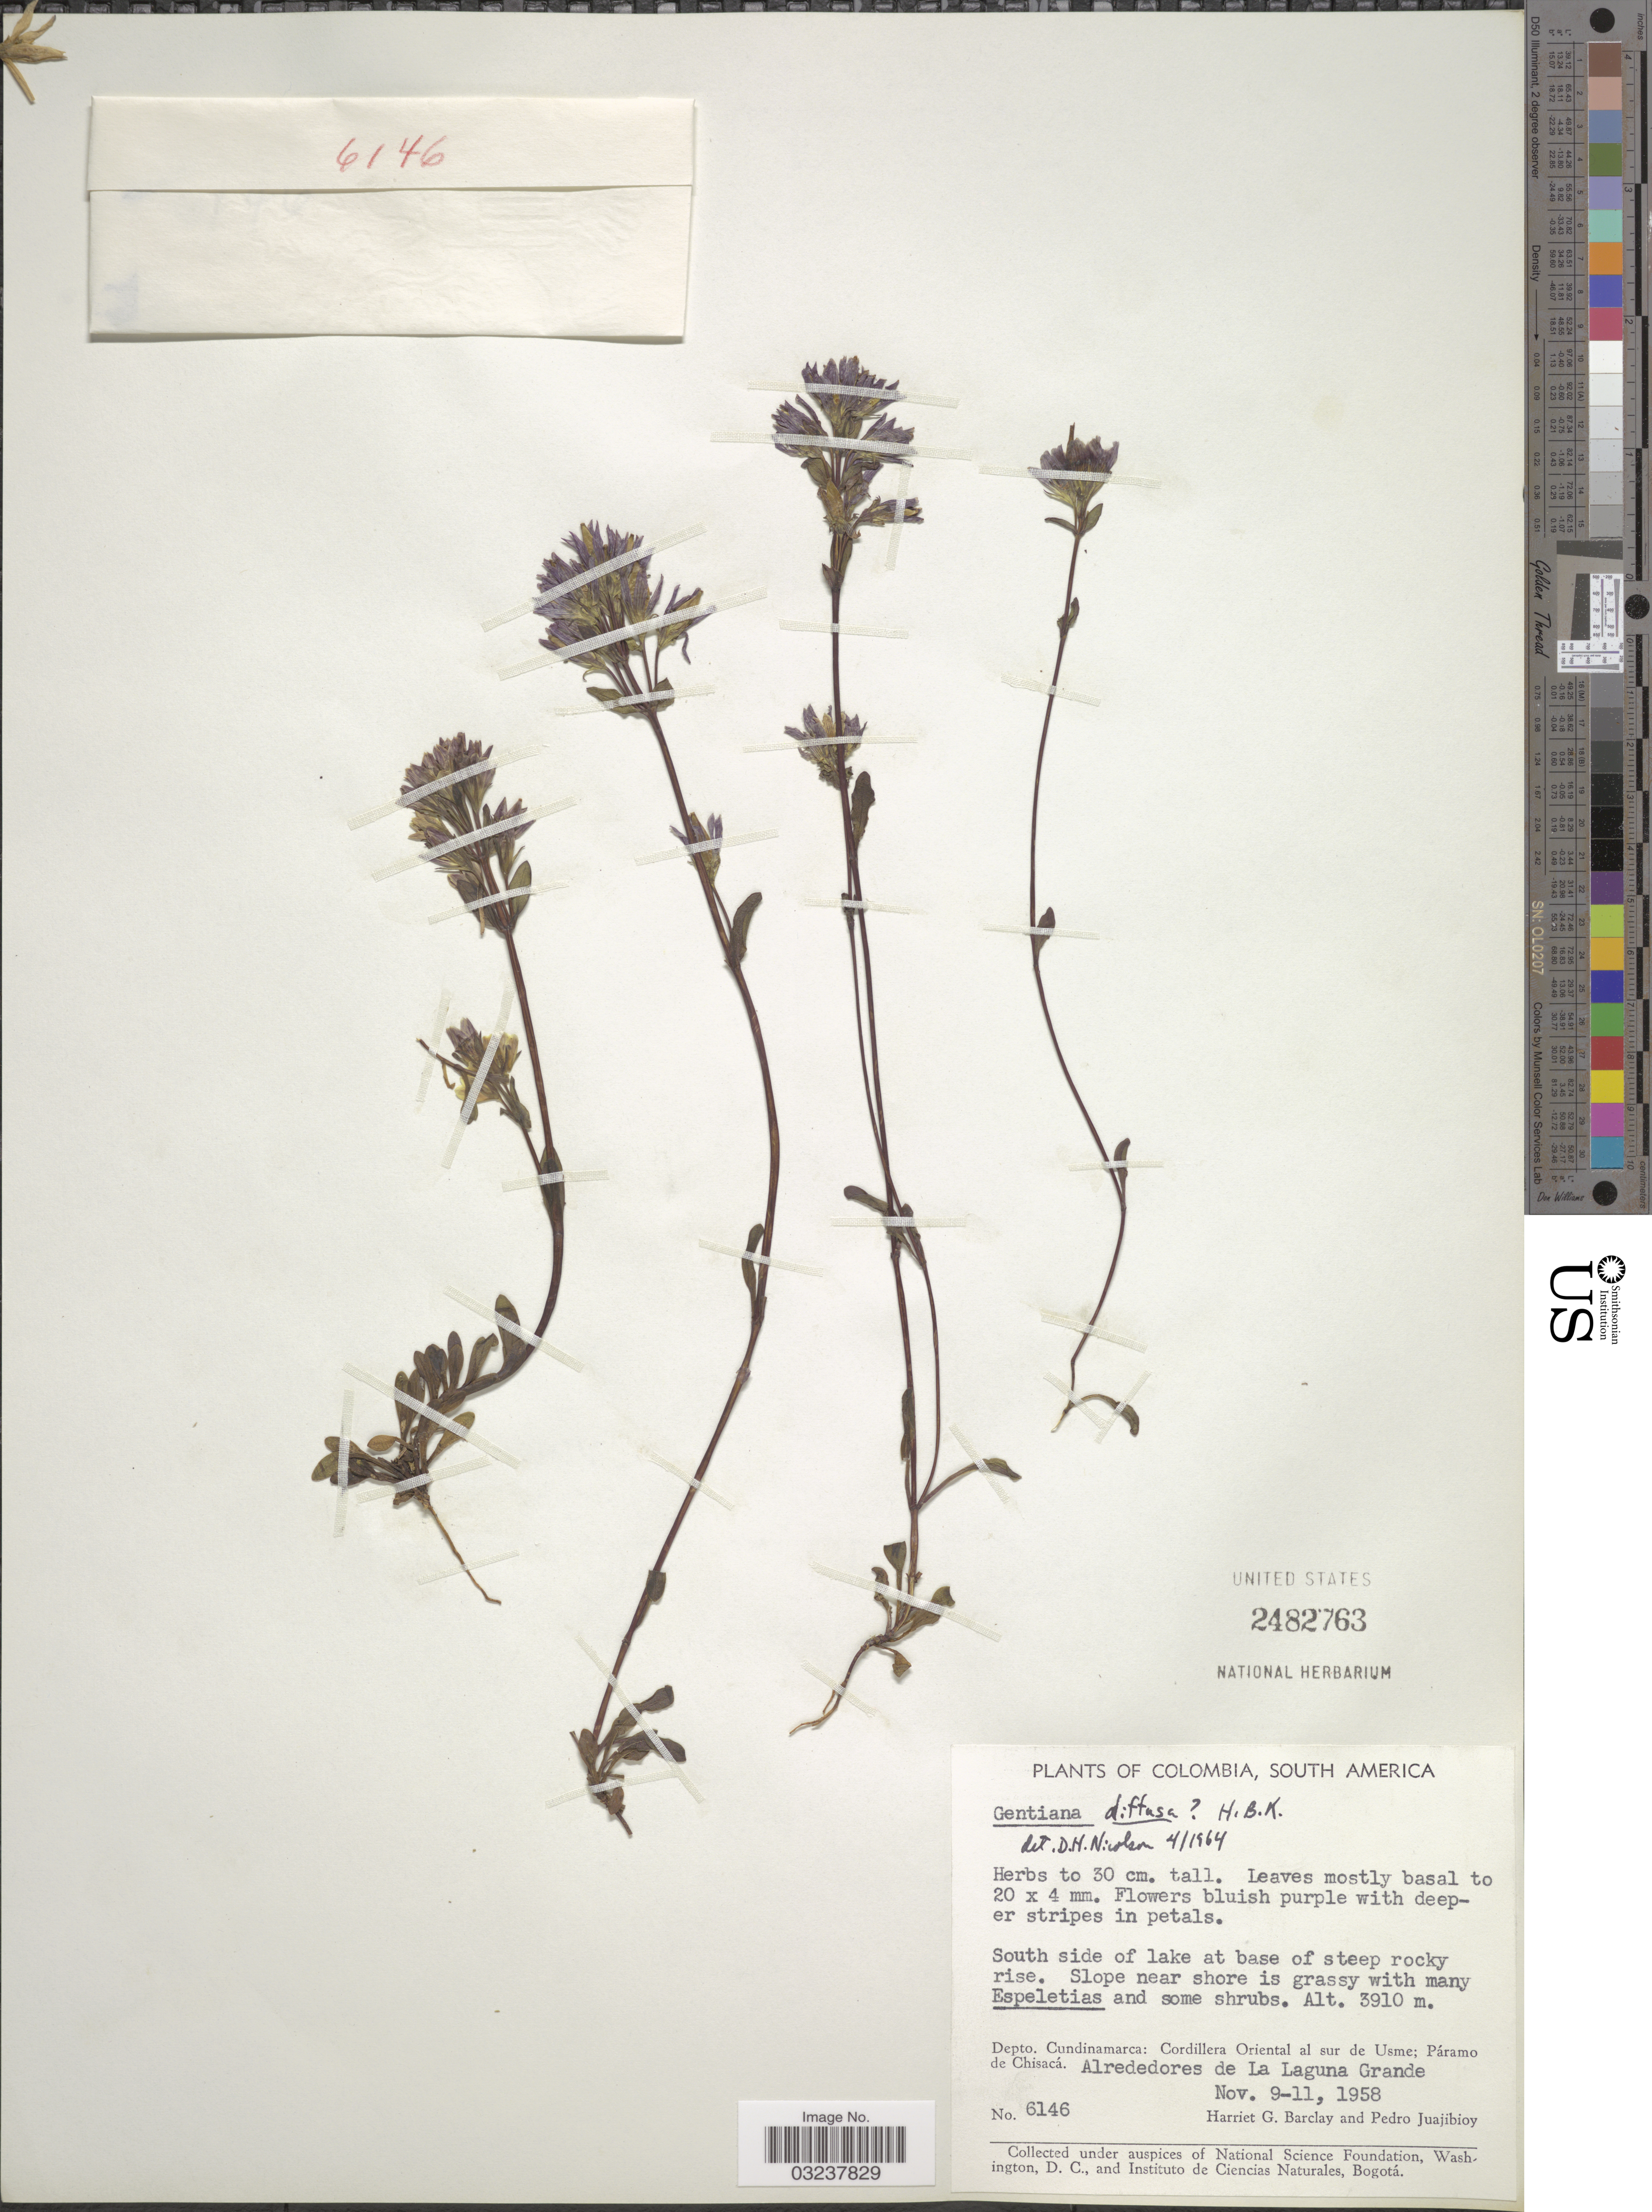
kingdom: Plantae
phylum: Tracheophyta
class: Magnoliopsida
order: Gentianales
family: Gentianaceae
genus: Gentianella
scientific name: Gentianella rapunculoides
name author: (Willd. ex Schult.) J.S. Pringle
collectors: H. G. Barclay & P. Juajibioy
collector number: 6146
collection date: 1958-11-09/1958-11-11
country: Colombia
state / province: Cundinamarca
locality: South side of lake at base of steepy rocky rise. Depto. Cundinamarca: Cordillera Oriental al sur de Usme; Páramo de Chisacá. Alrededores de La Laguna Grande.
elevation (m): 3910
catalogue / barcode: US 2482763